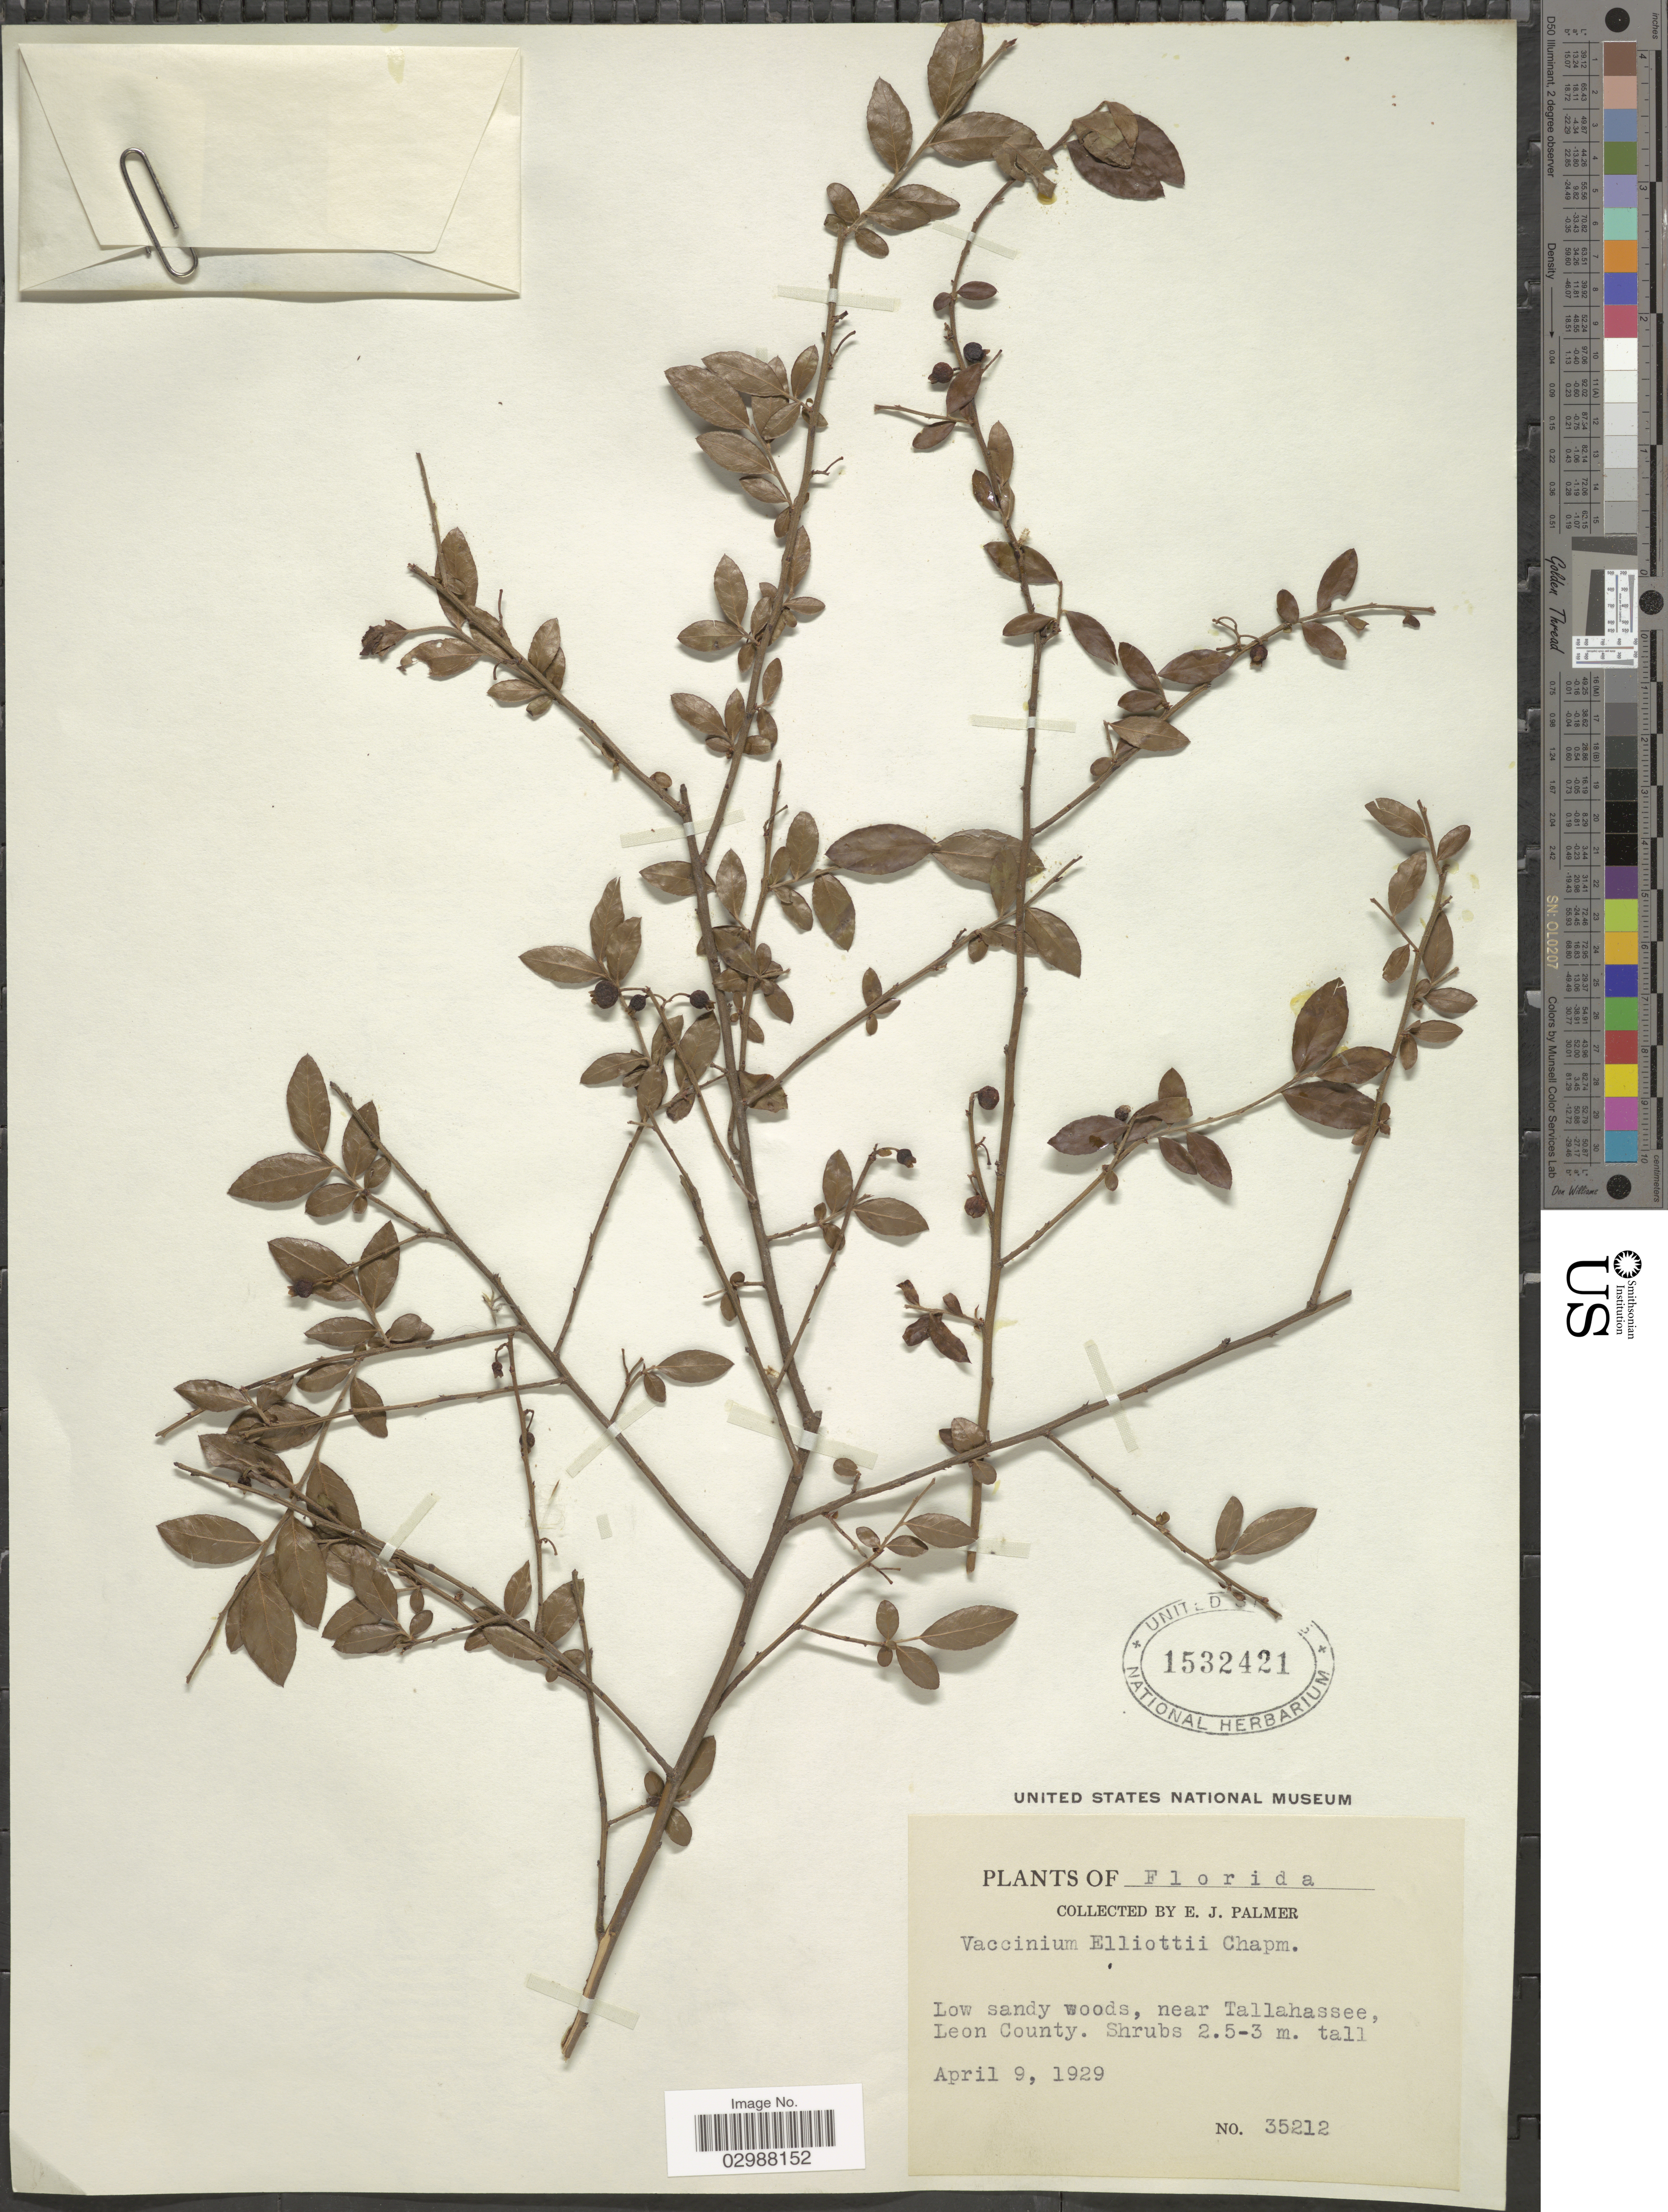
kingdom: Plantae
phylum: Tracheophyta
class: Magnoliopsida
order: Ericales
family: Ericaceae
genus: Vaccinium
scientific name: Vaccinium elliottii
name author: Chapm.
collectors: E. J. Palmer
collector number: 35212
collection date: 1929-04-09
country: United States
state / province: Florida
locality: Near Tallahassee, Leon County.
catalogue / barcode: US 1532421